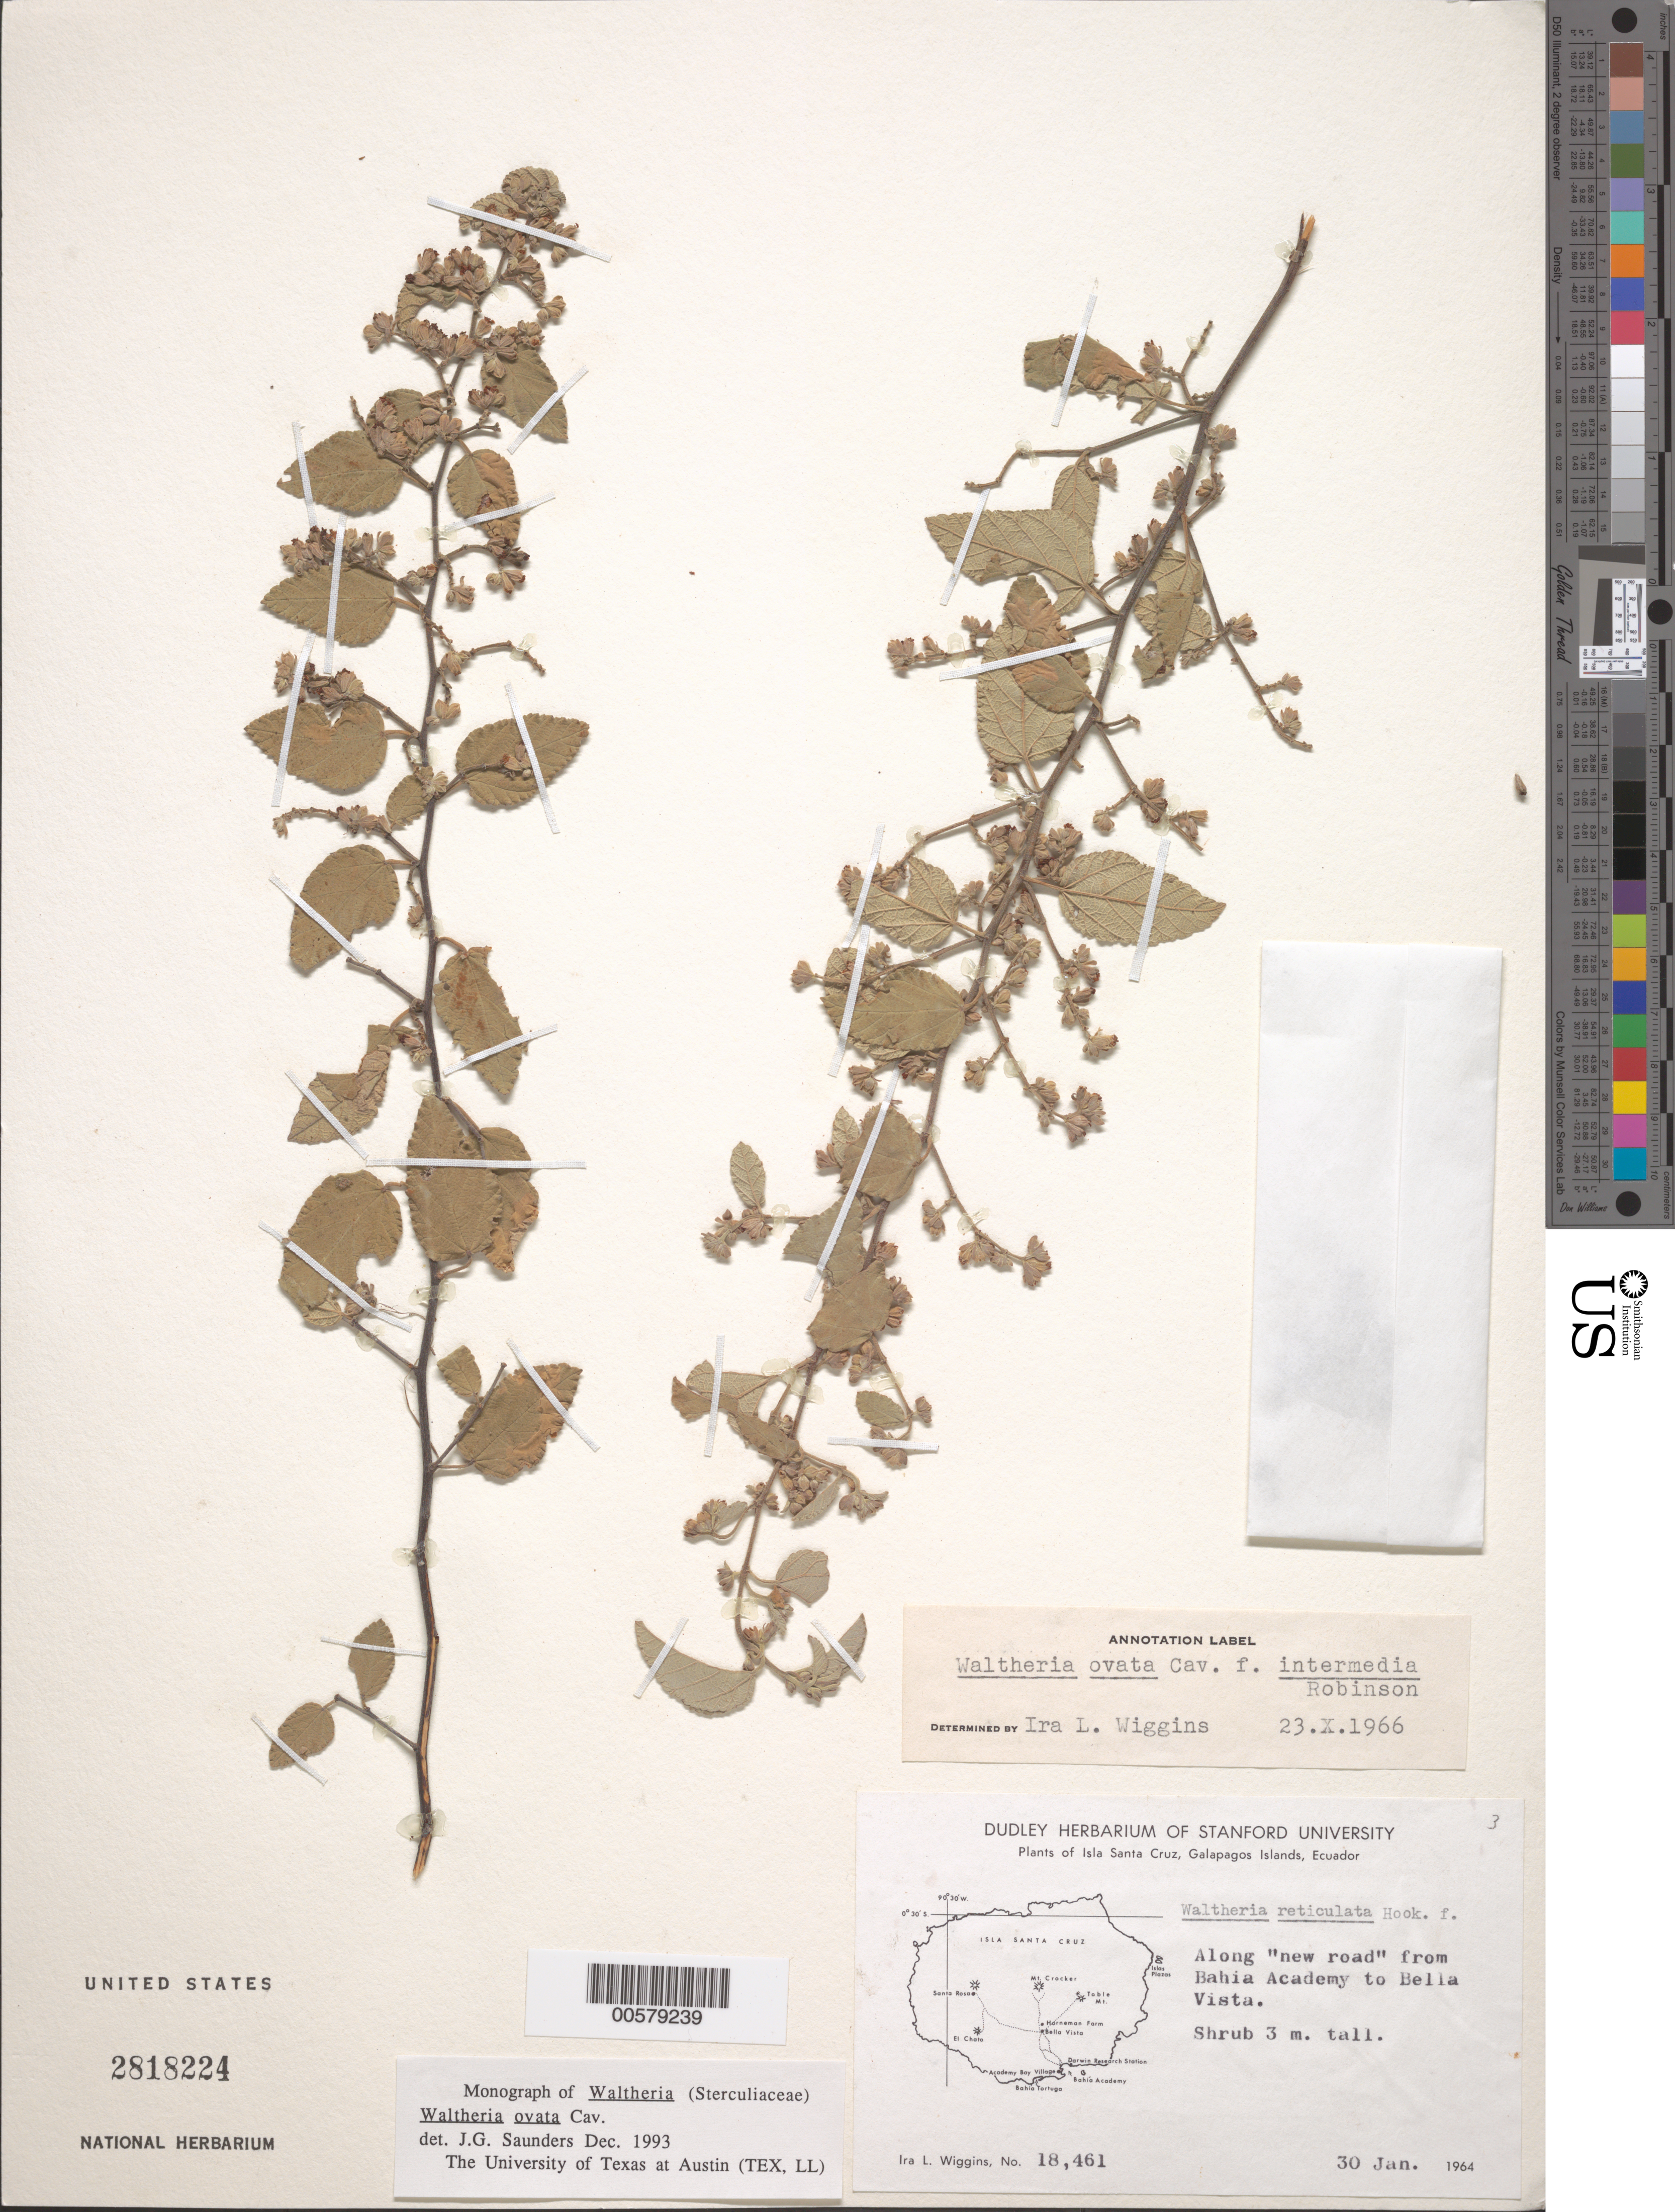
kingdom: Plantae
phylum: Tracheophyta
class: Magnoliopsida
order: Malvales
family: Malvaceae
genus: Waltheria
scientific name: Waltheria ovata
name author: Cav.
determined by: Saunders, J. G.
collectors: I. L. Wiggins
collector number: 18461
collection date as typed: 30 Jan 1964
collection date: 1964-01-30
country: Ecuador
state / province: Colón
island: Santa Cruz [Indefatigable, Chaves]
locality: Along new road from Bahia Academy to Bella Vista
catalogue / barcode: US 2818224